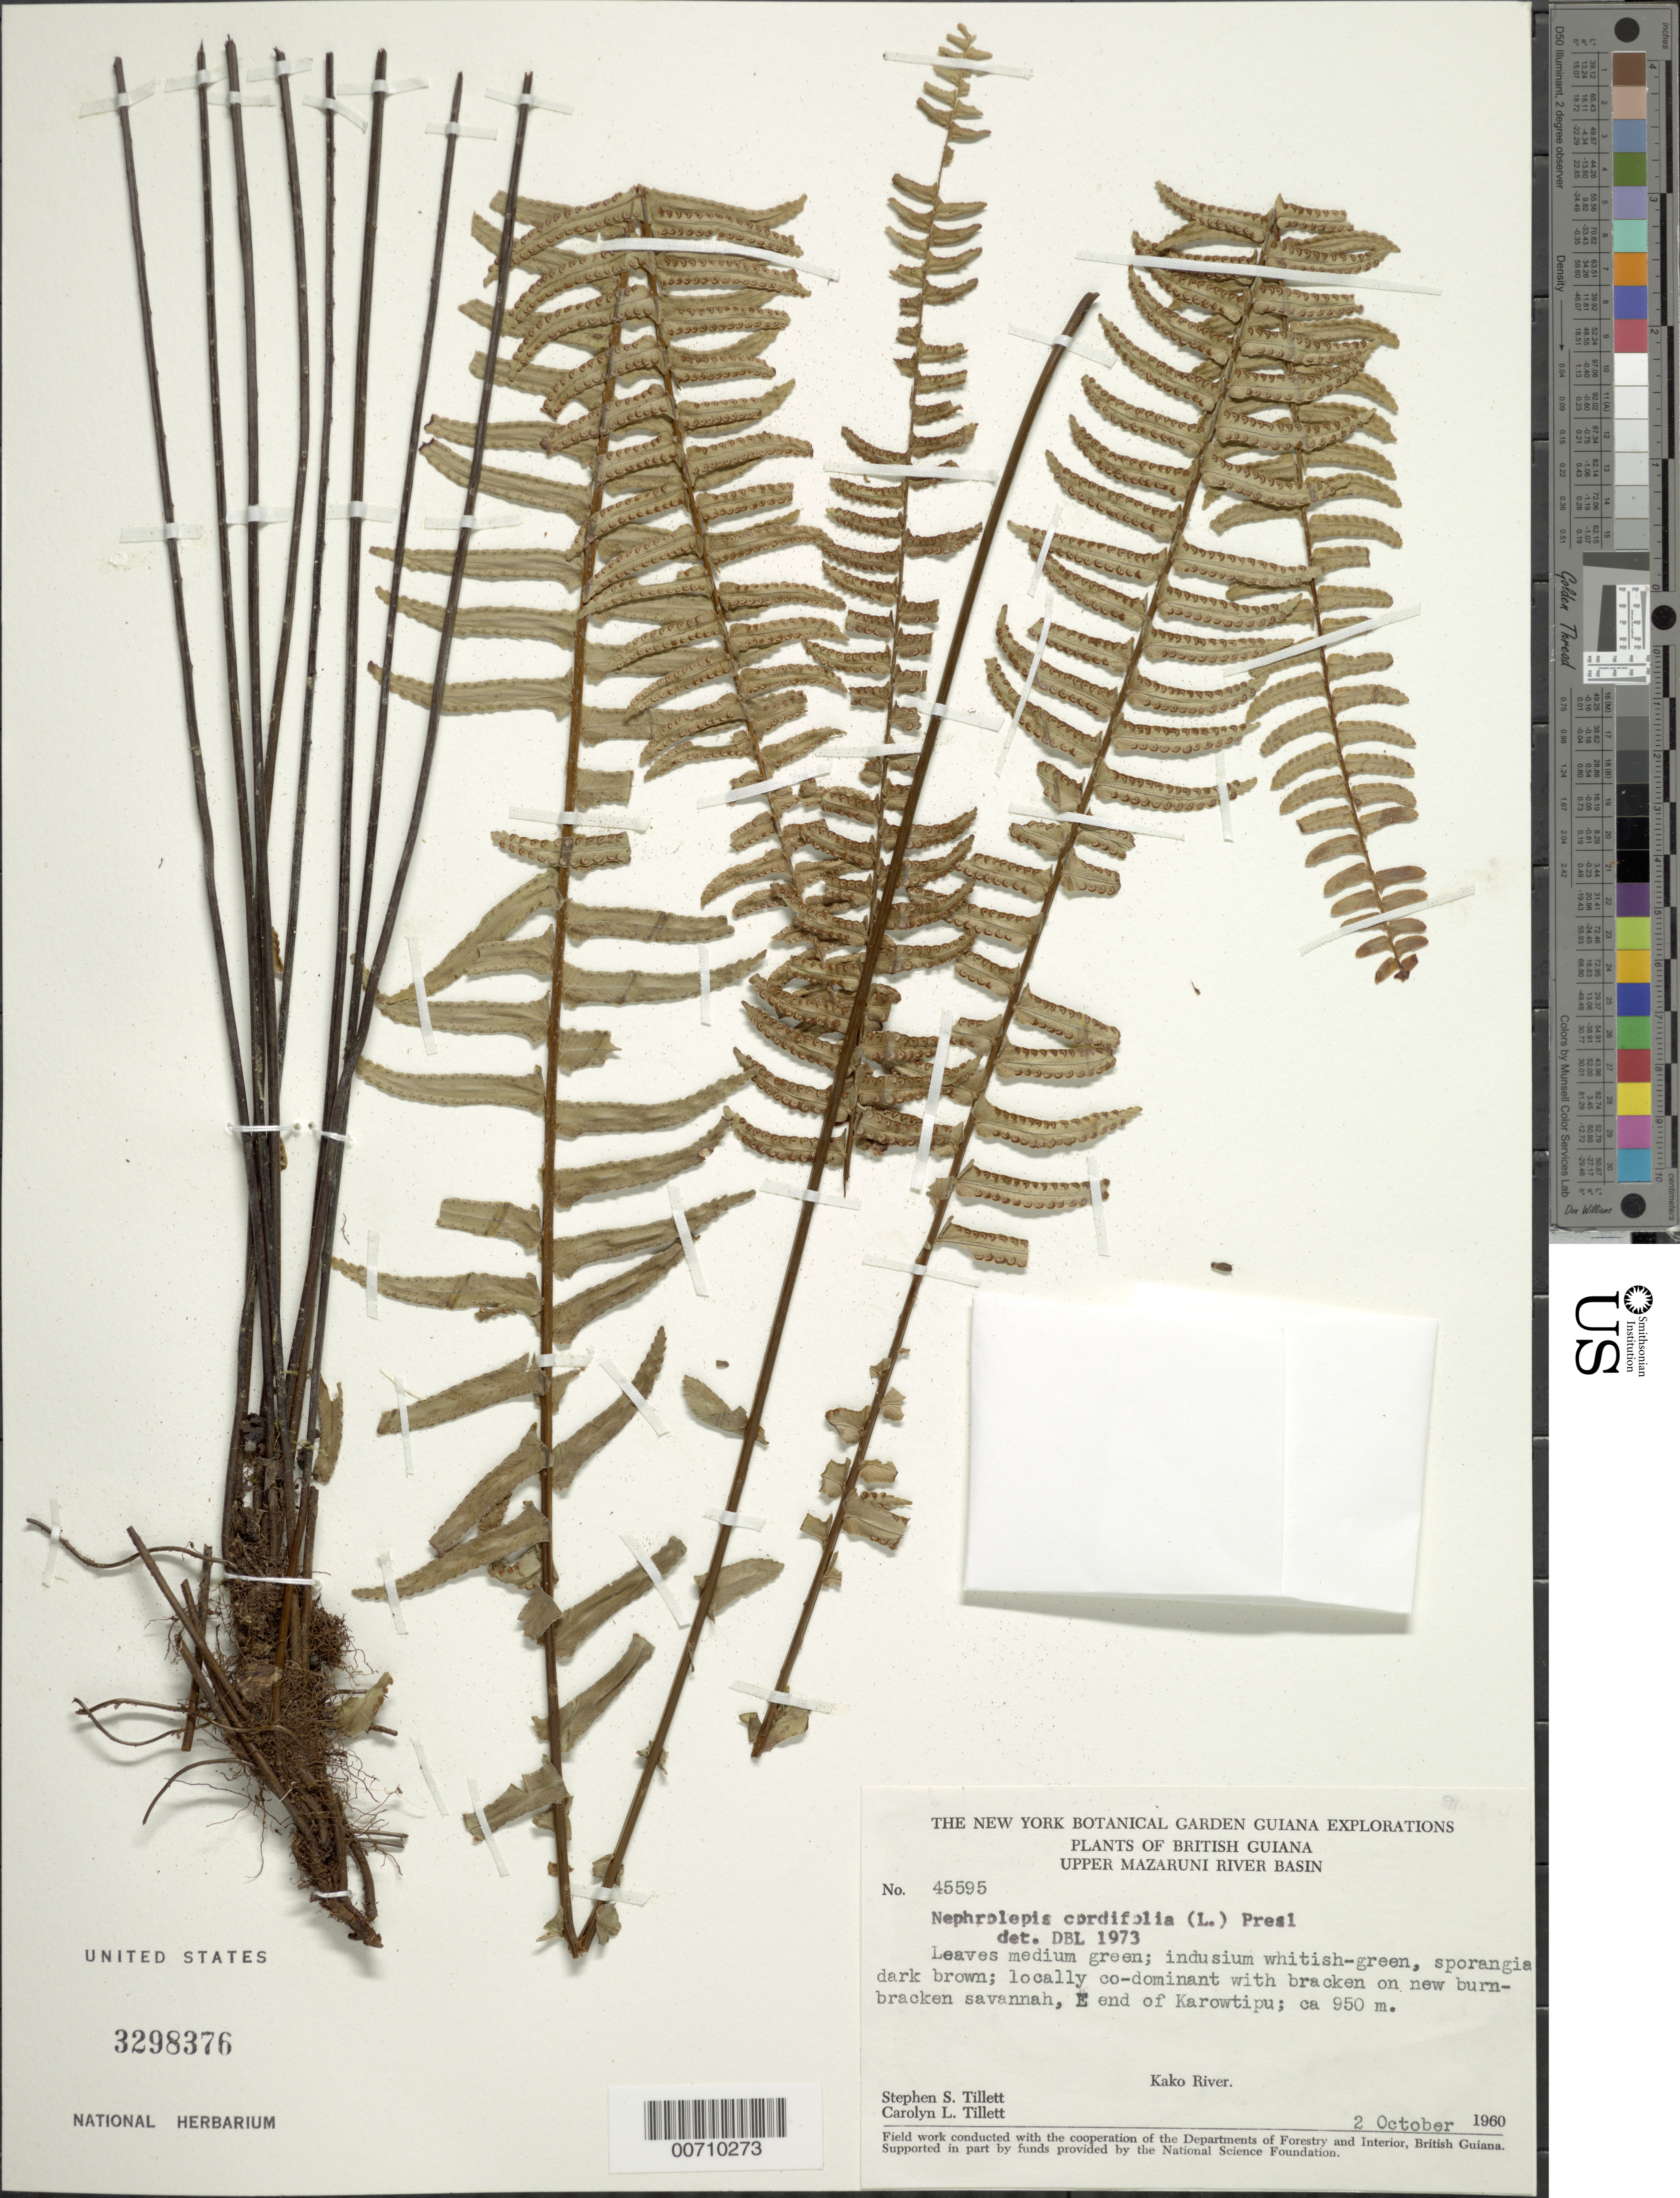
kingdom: Plantae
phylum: Tracheophyta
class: Polypodiopsida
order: Polypodiales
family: Nephrolepidaceae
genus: Nephrolepis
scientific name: Nephrolepis cordifolia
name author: (L.) C. Presl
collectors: S. S. Tillett, C. L. Tillett & R. Boyan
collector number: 45595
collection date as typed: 2-Oct-60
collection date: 1960-10-02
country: Guyana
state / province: Cuyuni-Mazaruni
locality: Karowtipu, E end of, Kako R., upper Mazaruni River Basin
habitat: New burn-bracken savanna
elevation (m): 945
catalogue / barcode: US 3298376